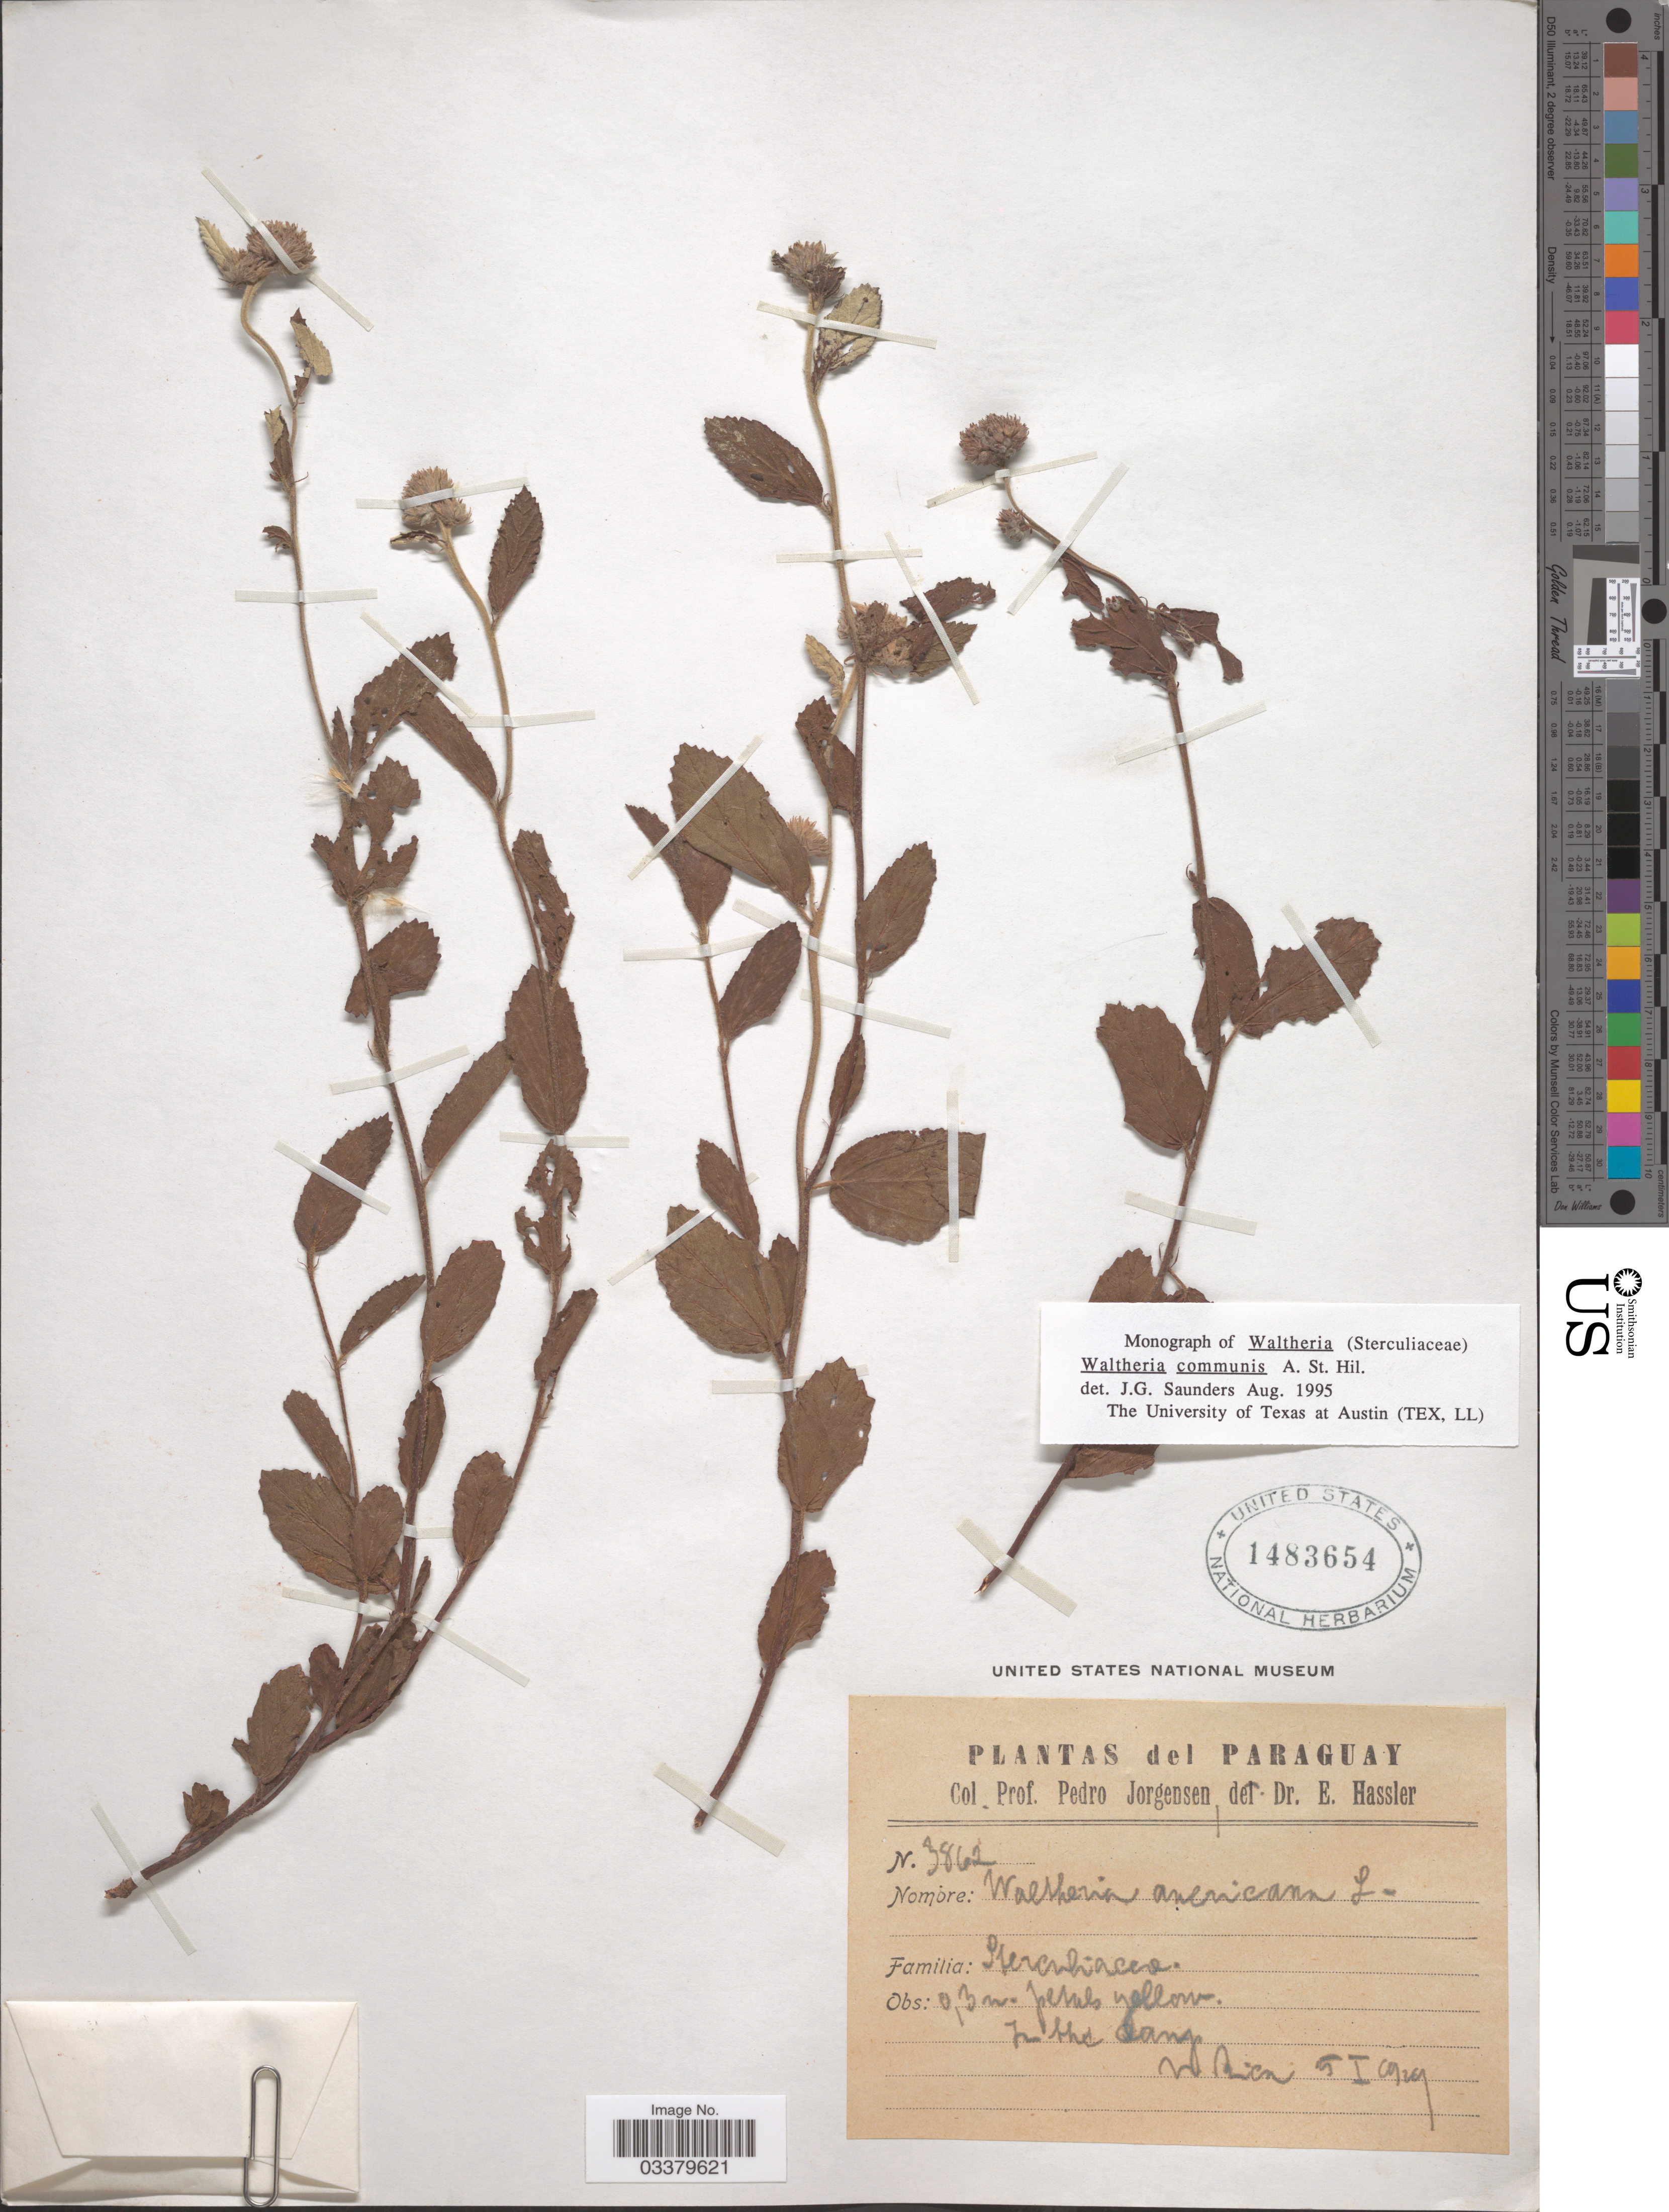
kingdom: Plantae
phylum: Tracheophyta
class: Magnoliopsida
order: Malvales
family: Malvaceae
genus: Waltheria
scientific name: Waltheria communis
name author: A. St.-Hil.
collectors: P. Jörgensen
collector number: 3862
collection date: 1929-01-05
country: Paraguay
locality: In the camp, V. Rica.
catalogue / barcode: US 1483654